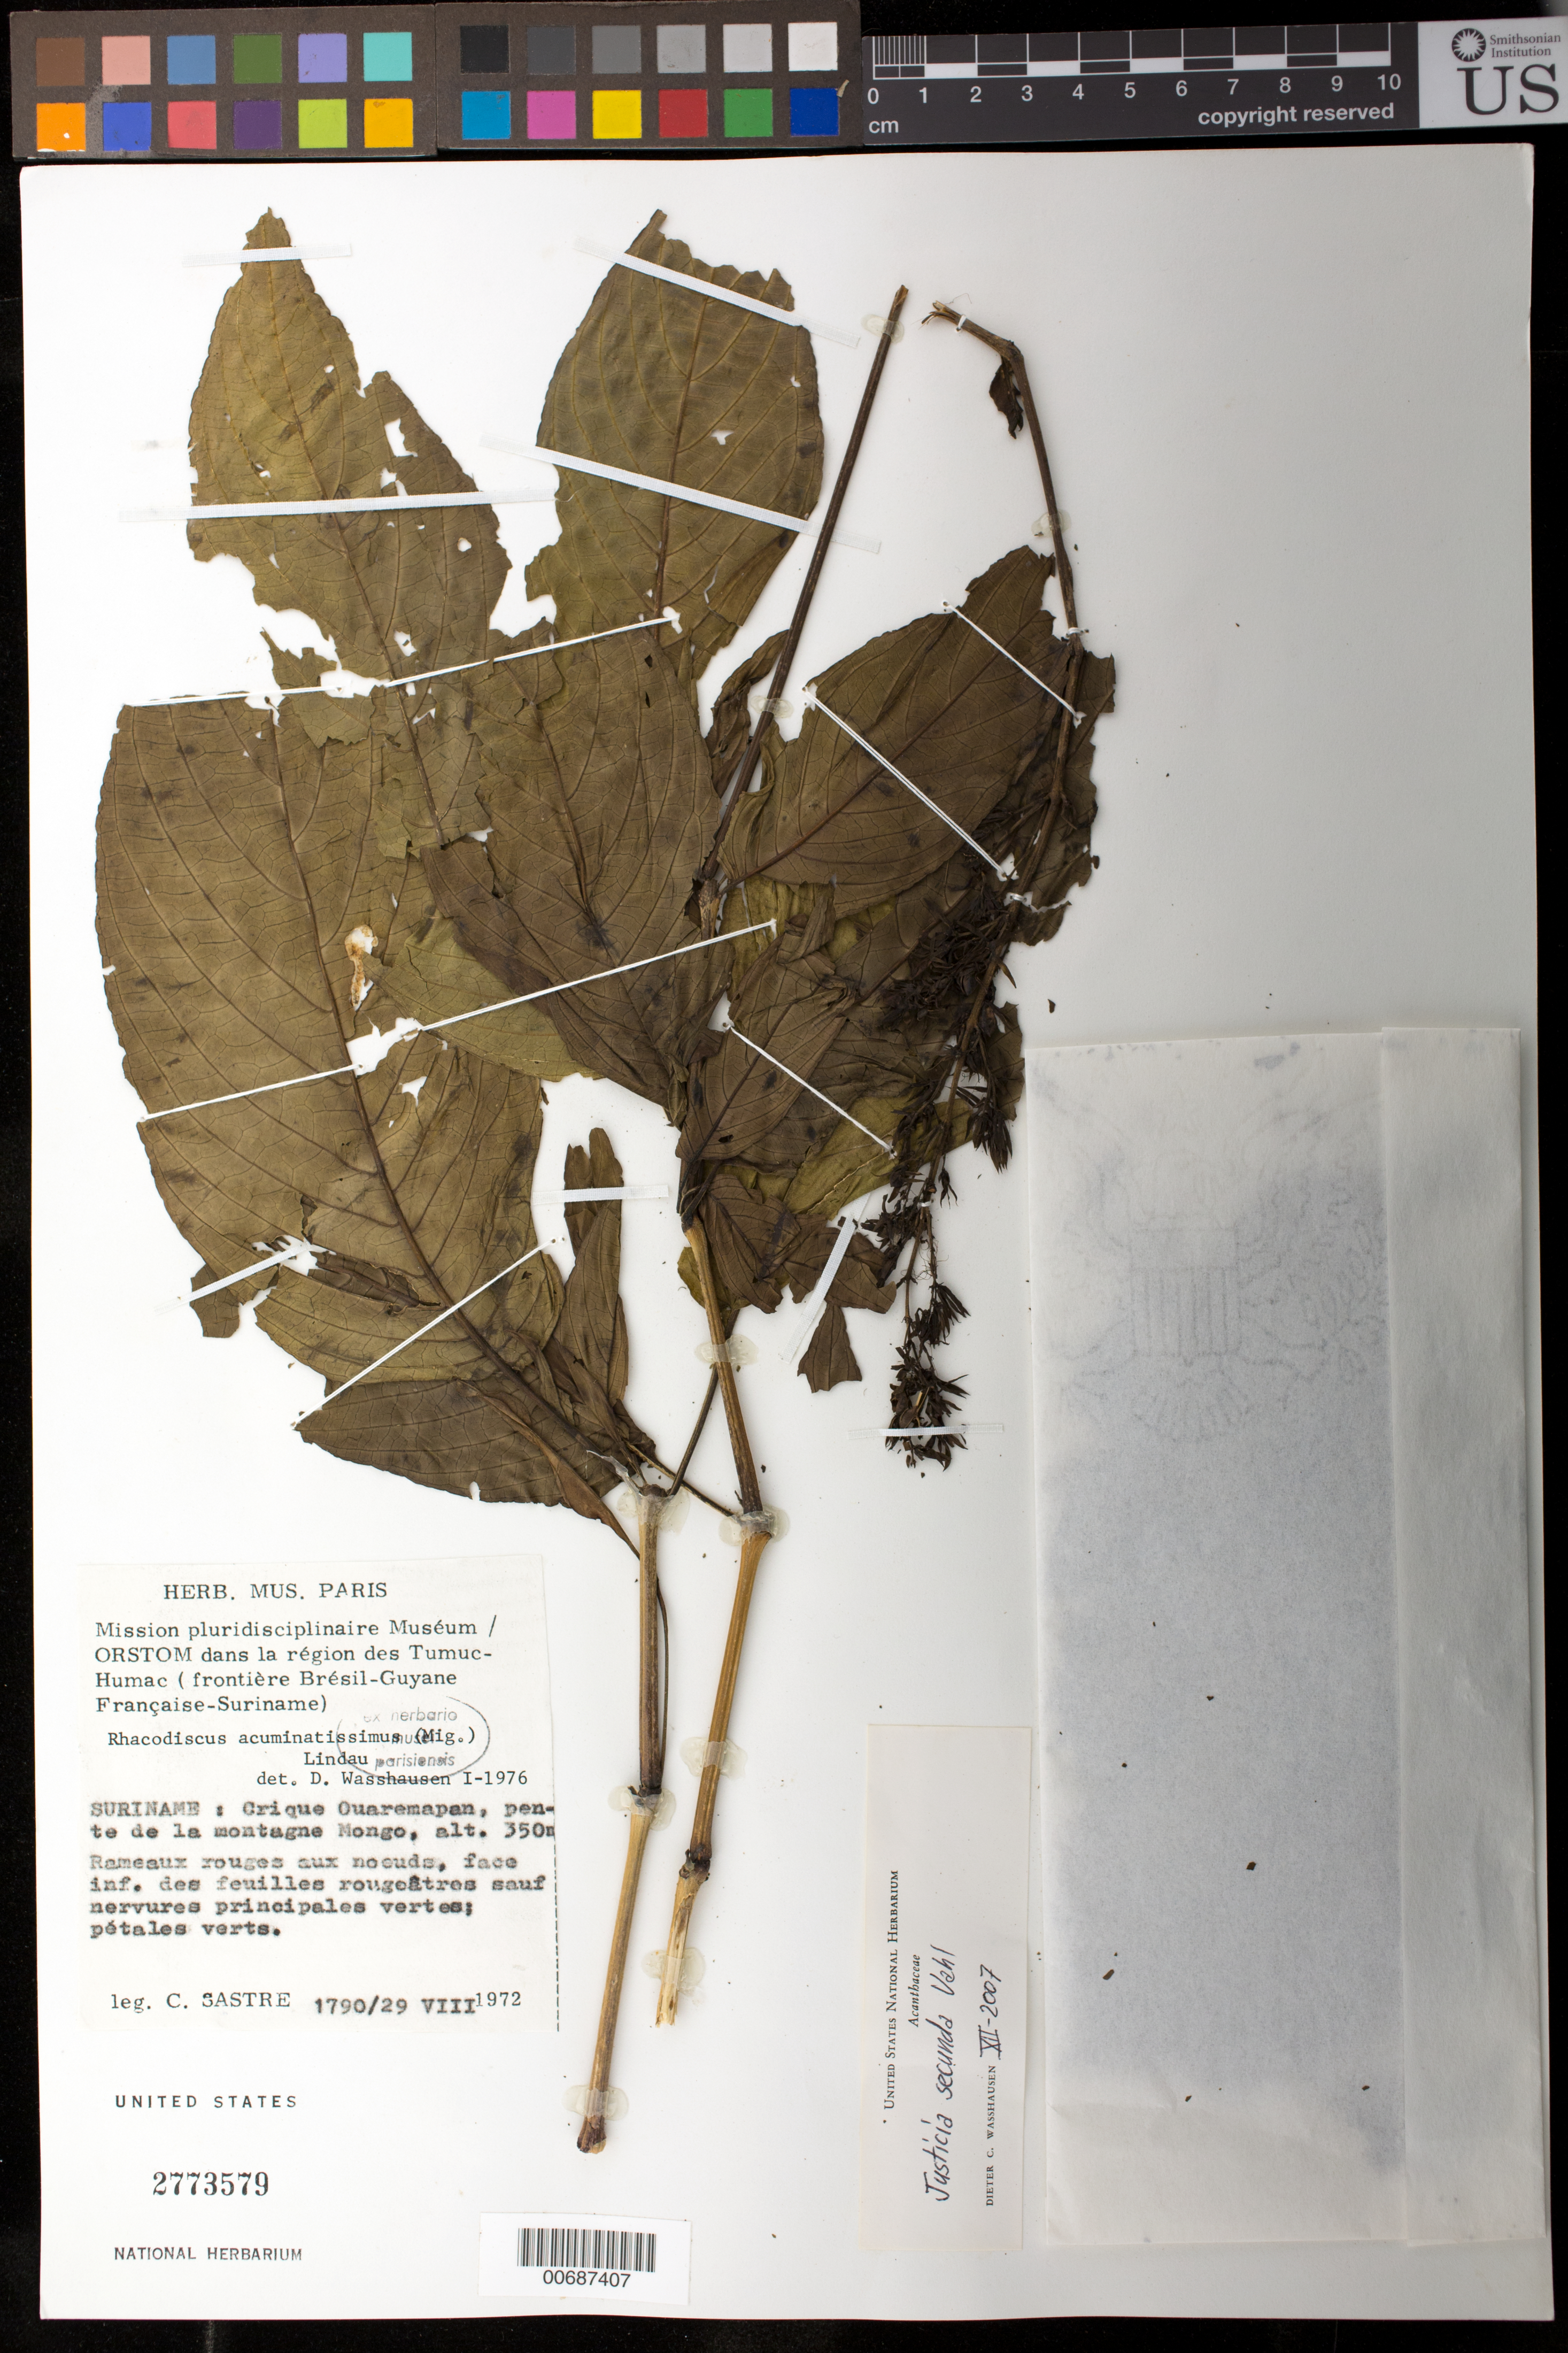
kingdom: Plantae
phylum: Tracheophyta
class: Magnoliopsida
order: Lamiales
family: Acanthaceae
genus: Justicia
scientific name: Justicia secunda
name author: Vahl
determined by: Wasshausen, Dieter C., (BOT), Smithsonian Institution - National Museum of Natural History (UNITED STATES)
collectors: C. H. L. Sastre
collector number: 1790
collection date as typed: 29-Aug-72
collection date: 1972-08-29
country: Suriname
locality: Crique Ouaremapan, pente de la montagne Nongo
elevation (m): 350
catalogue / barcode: US 2773579